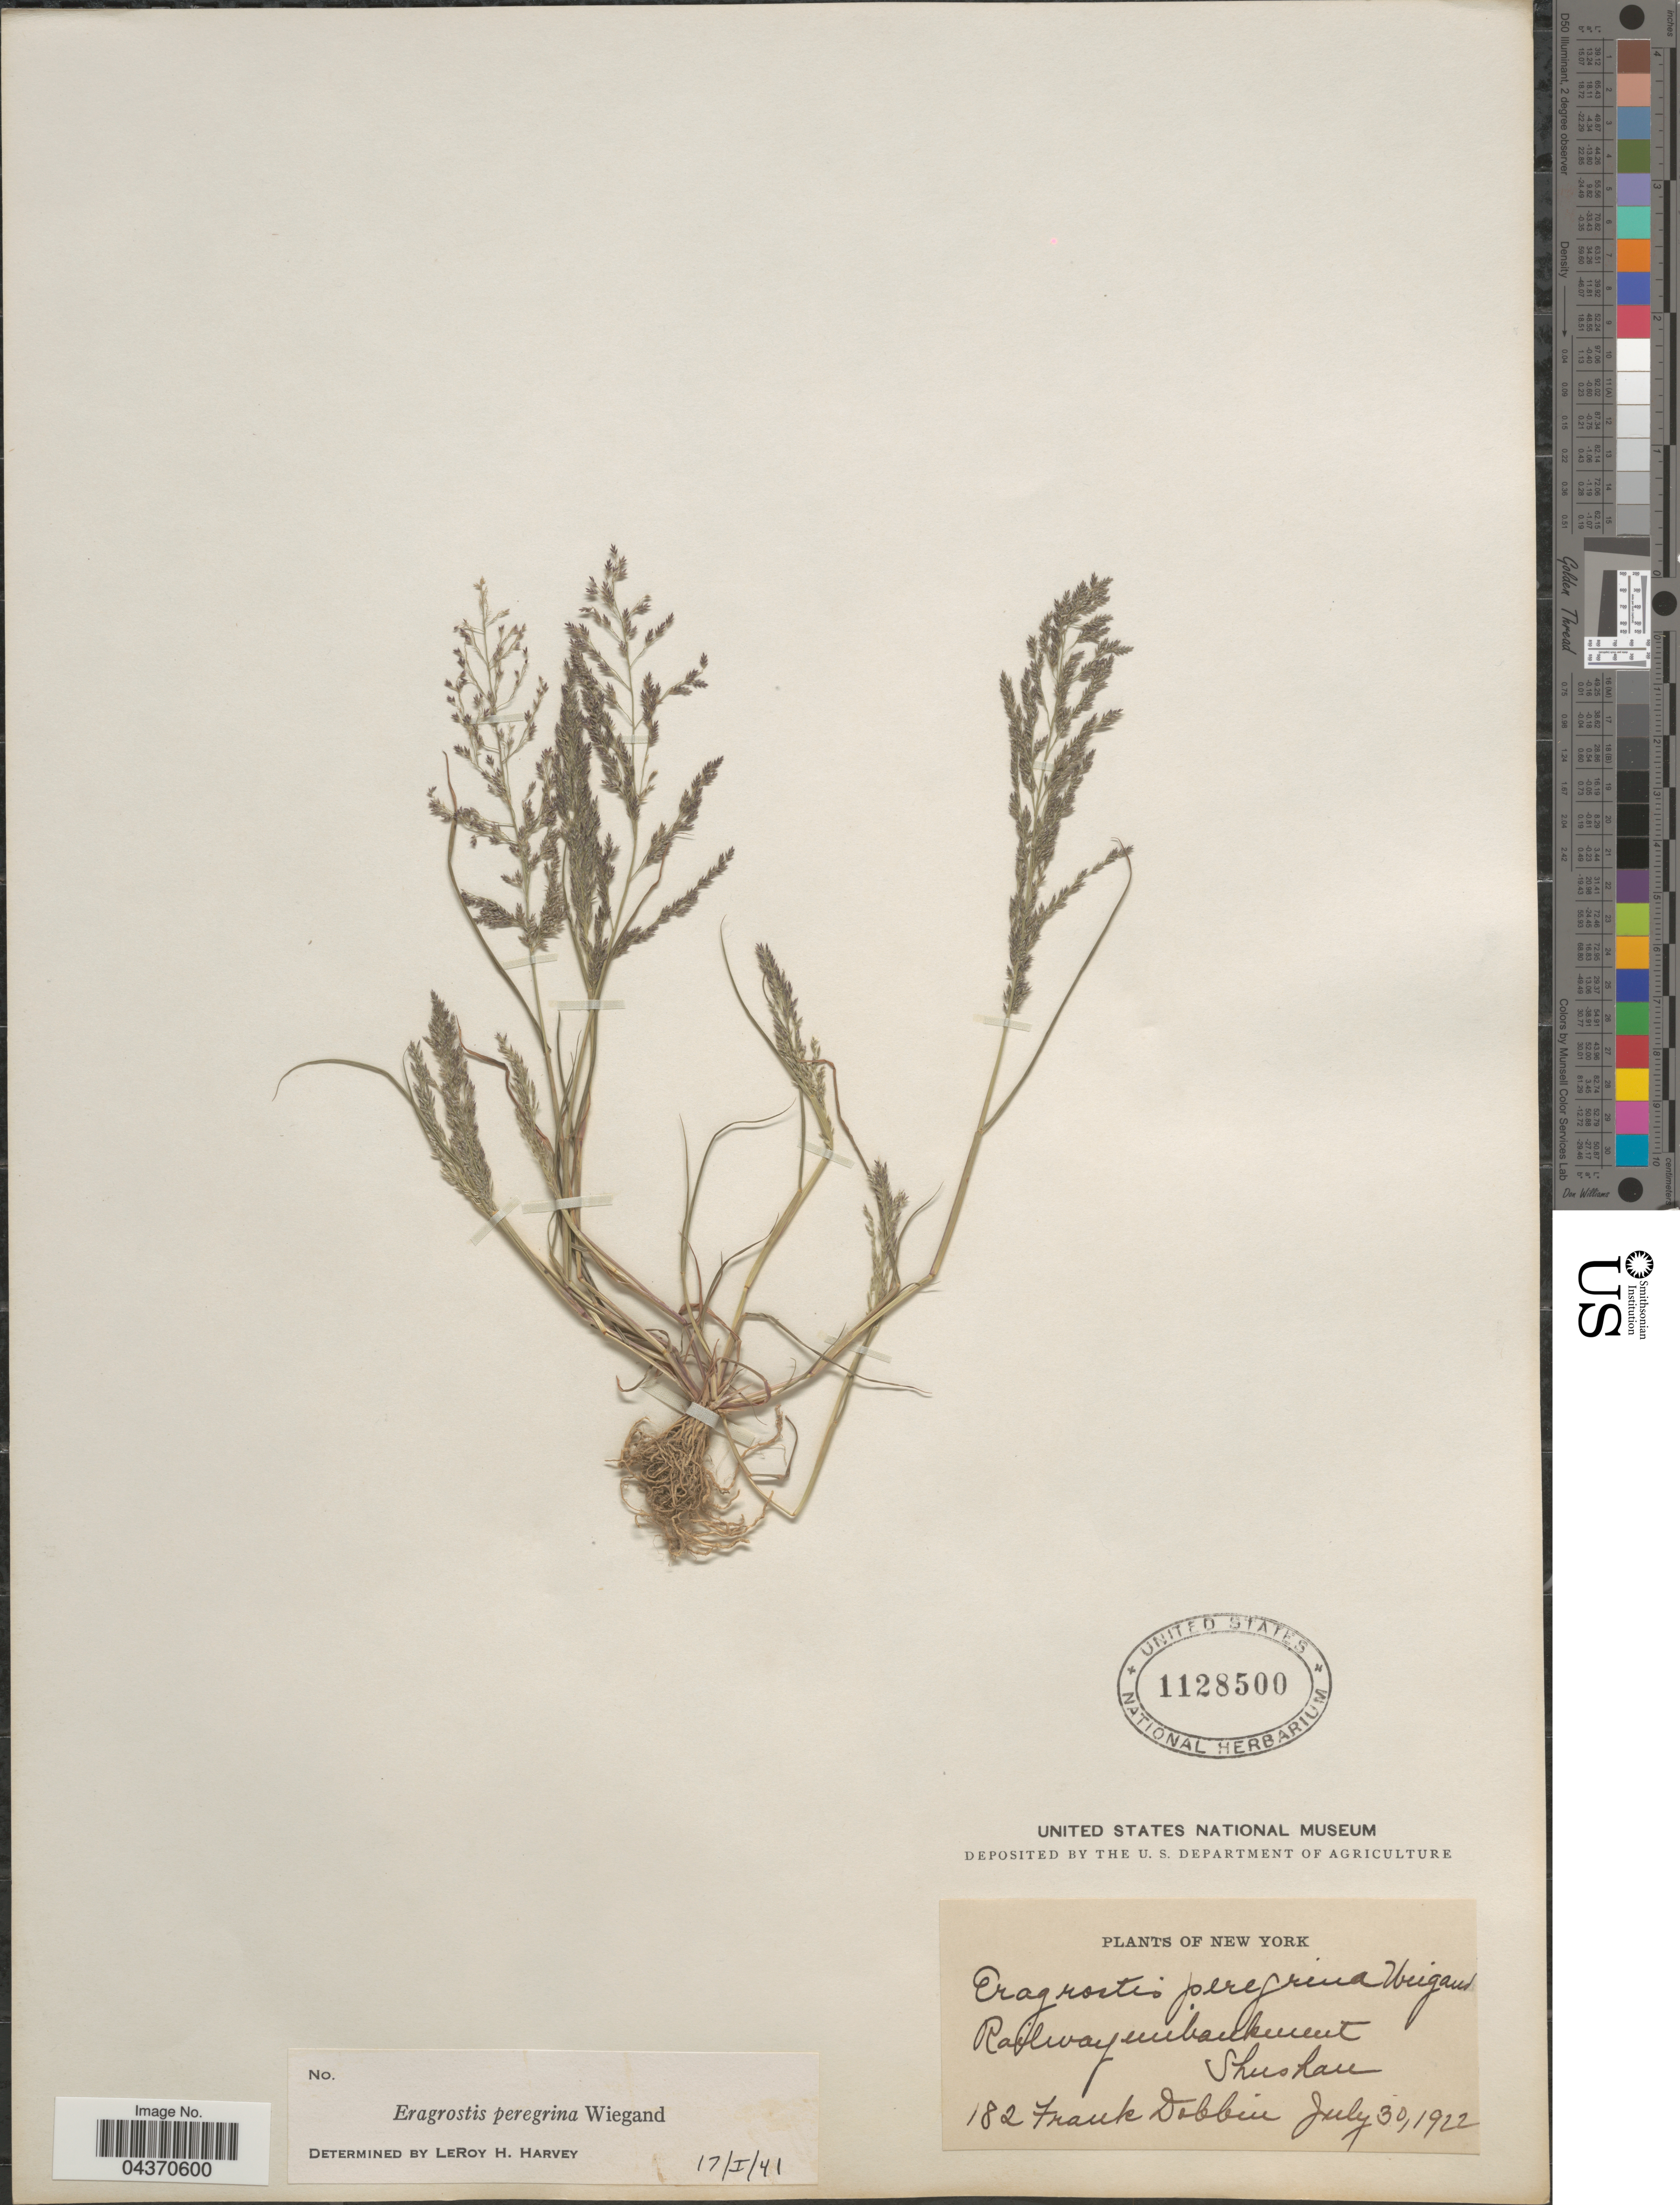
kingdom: Plantae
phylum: Tracheophyta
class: Liliopsida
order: Poales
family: Poaceae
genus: Eragrostis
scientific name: Eragrostis pilosa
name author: (L.) P. Beauv.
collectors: F. Dobbin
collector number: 182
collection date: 1922-07-30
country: United States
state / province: New York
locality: Railway embankment Shushan.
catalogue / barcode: US 1128500